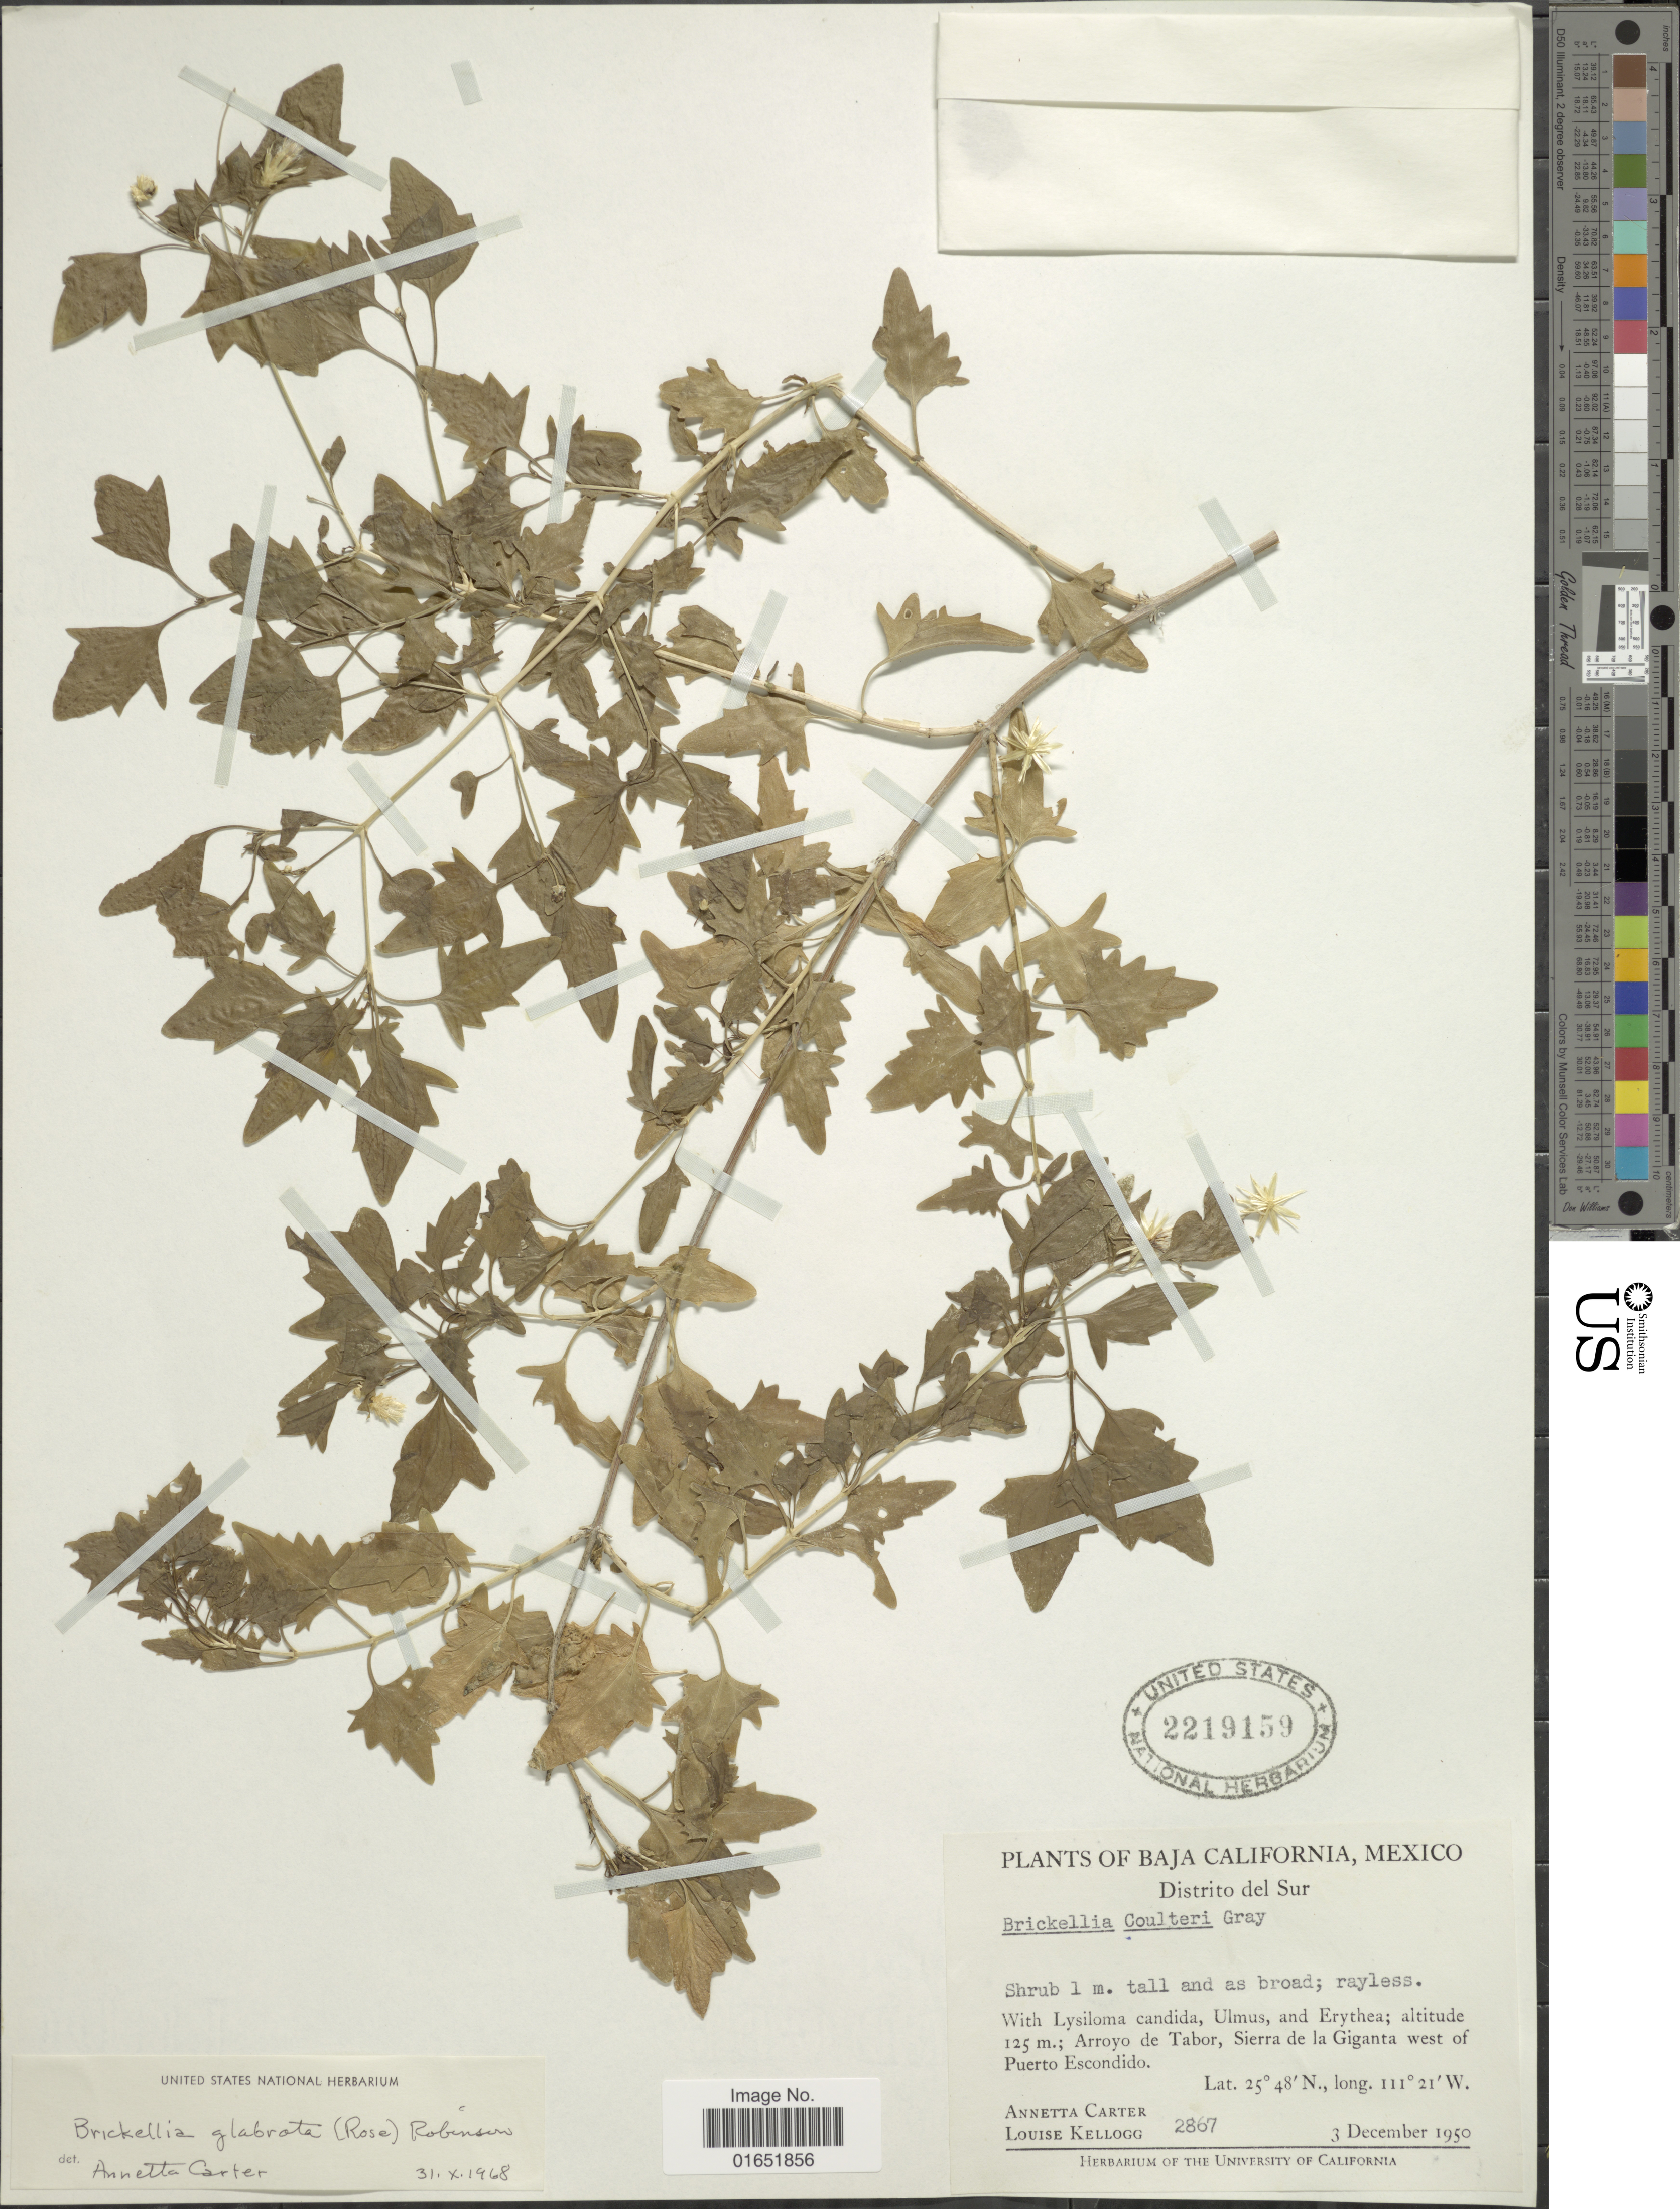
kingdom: Plantae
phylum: Tracheophyta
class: Magnoliopsida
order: Asterales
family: Asteraceae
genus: Brickellia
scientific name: Brickellia glabrata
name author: (Rose) B.L. Rob.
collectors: A. Carter & L. Kellogg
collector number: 2867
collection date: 1950-12-03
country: Mexico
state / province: Baja California Sur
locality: Distrito del Sur, With Lysiloma candida, Ulmus, and Erythea; Arroyo de Tabor, Sierra de la Giganta west of Puerto Escondido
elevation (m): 125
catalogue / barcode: US 2219159